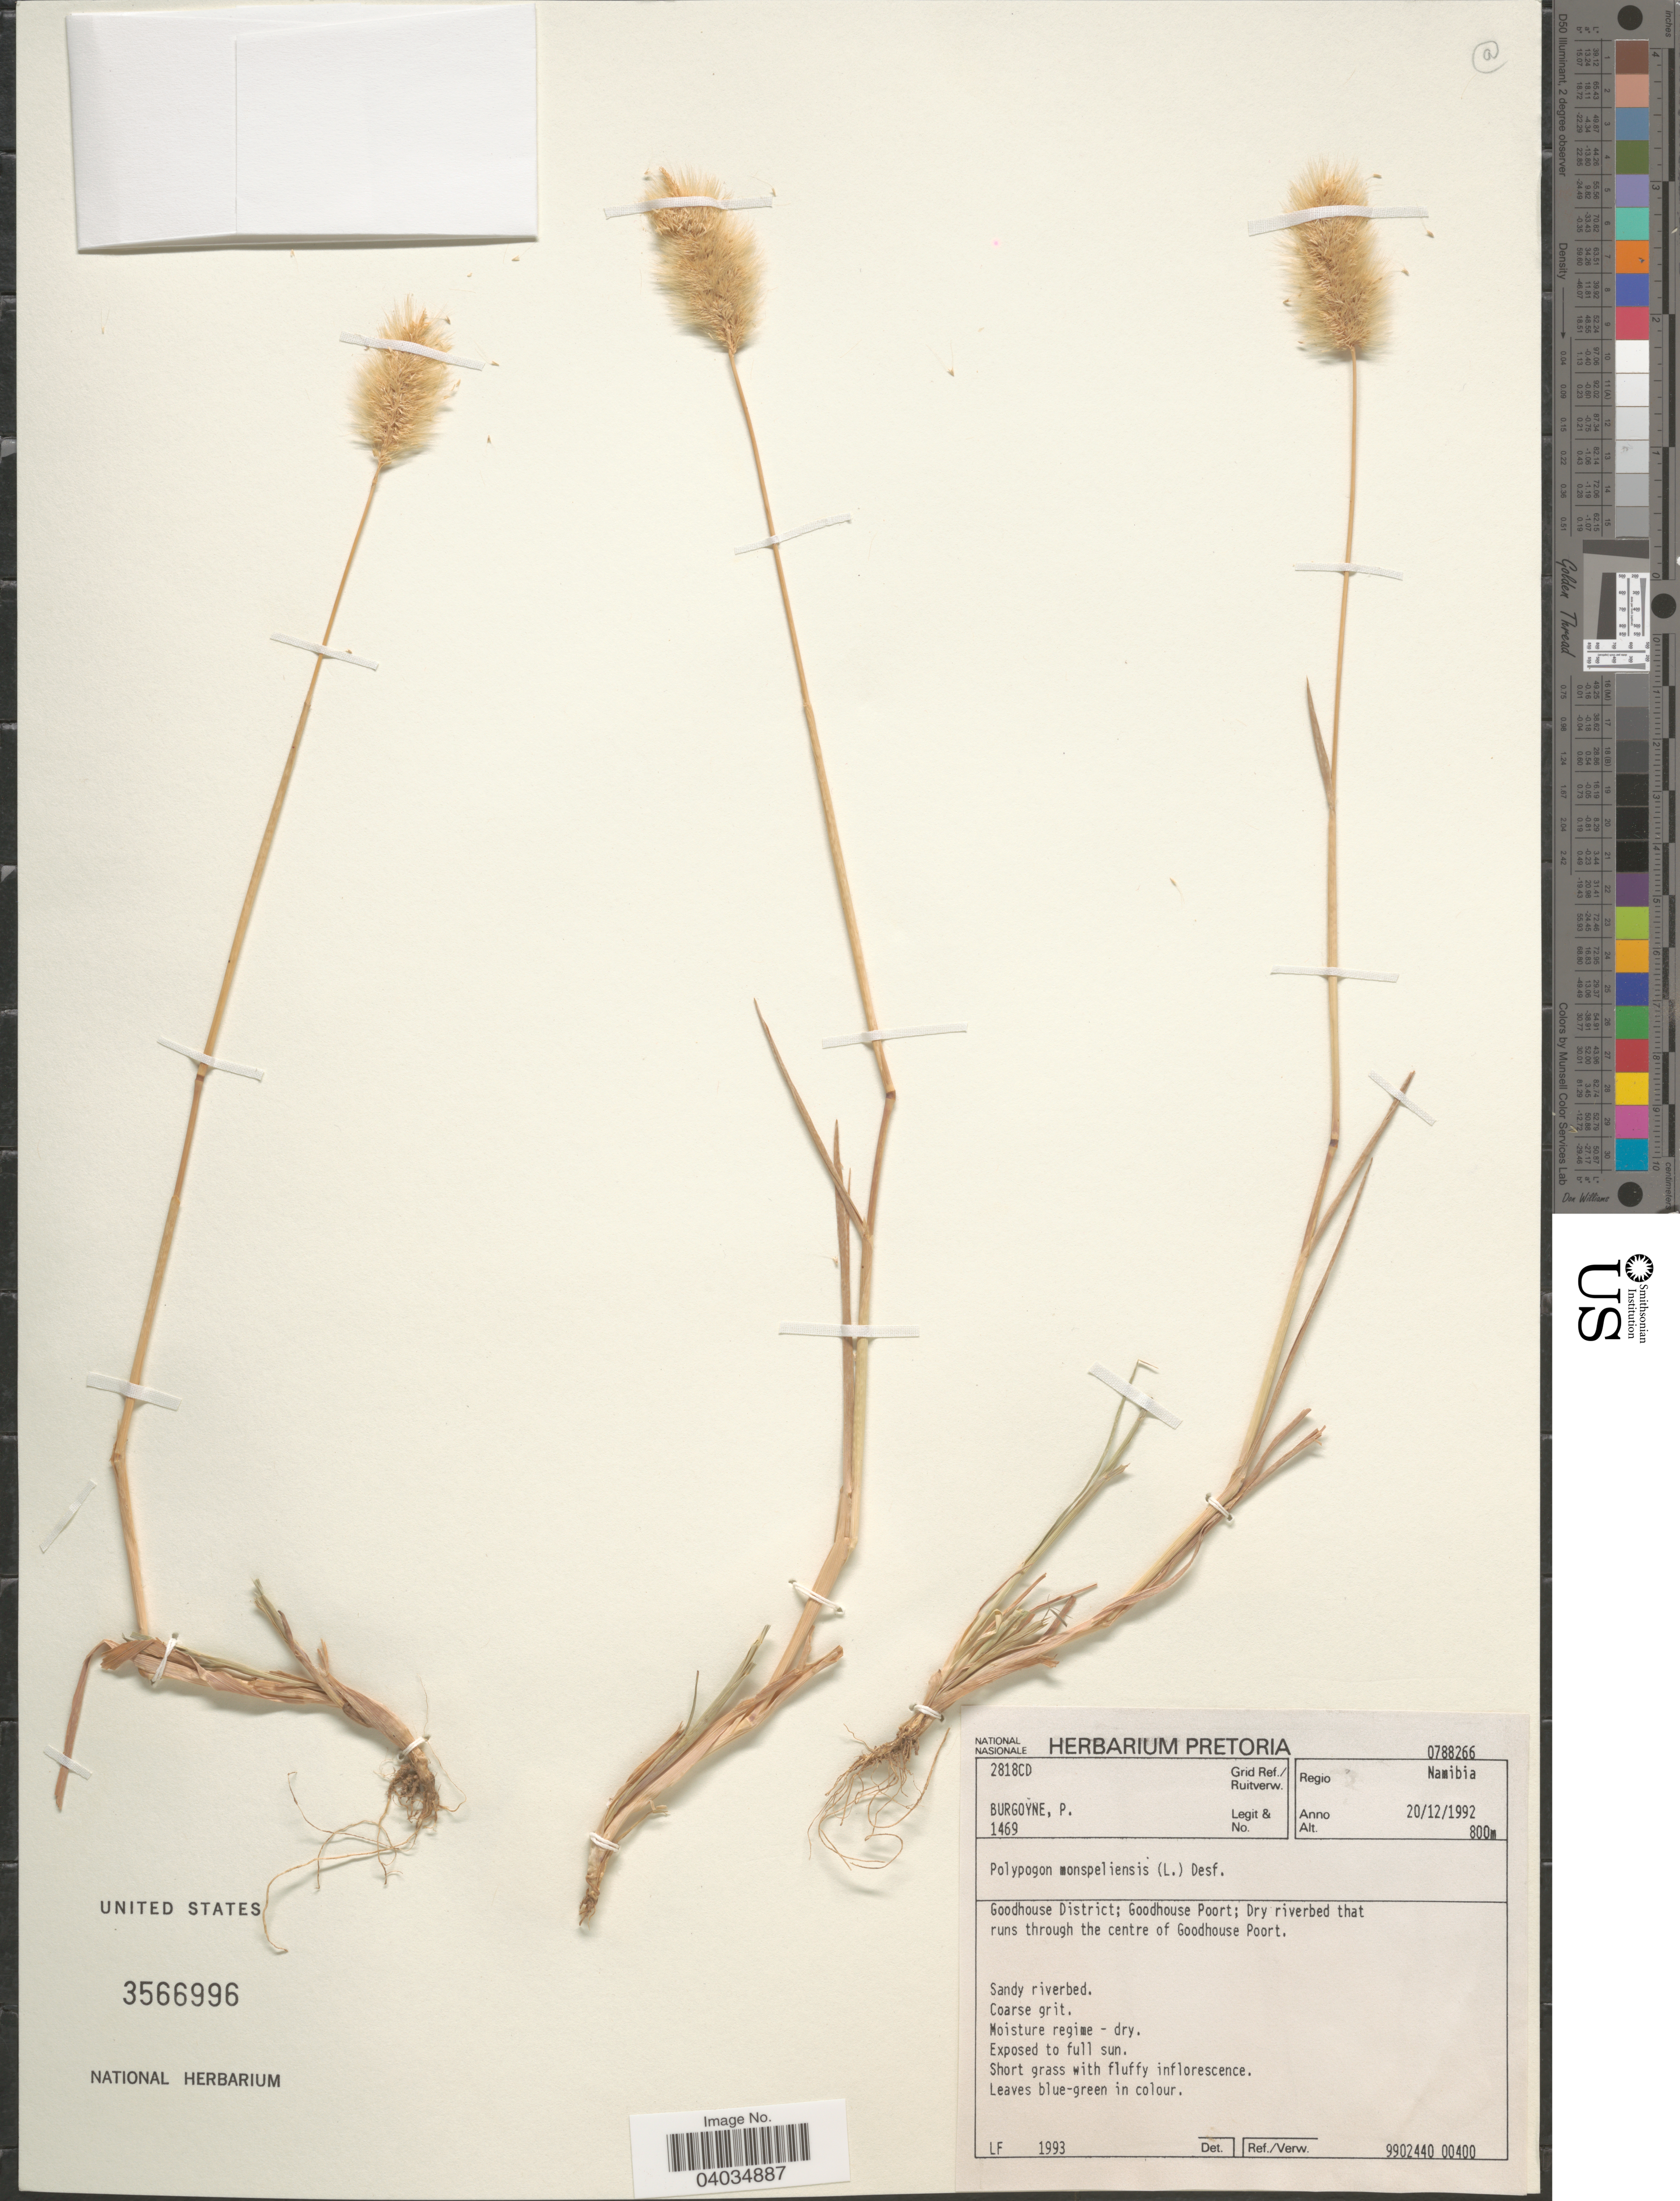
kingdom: Plantae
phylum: Tracheophyta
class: Liliopsida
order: Poales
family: Poaceae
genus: Polypogon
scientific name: Polypogon monspeliensis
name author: (L.) Desf.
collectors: P. M. Burgoyne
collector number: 1469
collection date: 1992-12-20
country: Namibia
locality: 2818CD Grid Ref./Ruitverw. Regio Namibia. Goodhouse District; Goodhouse Poort; Dry riverbed that runs through the centre of Goodhouse Poort.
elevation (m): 800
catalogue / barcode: US 3566996